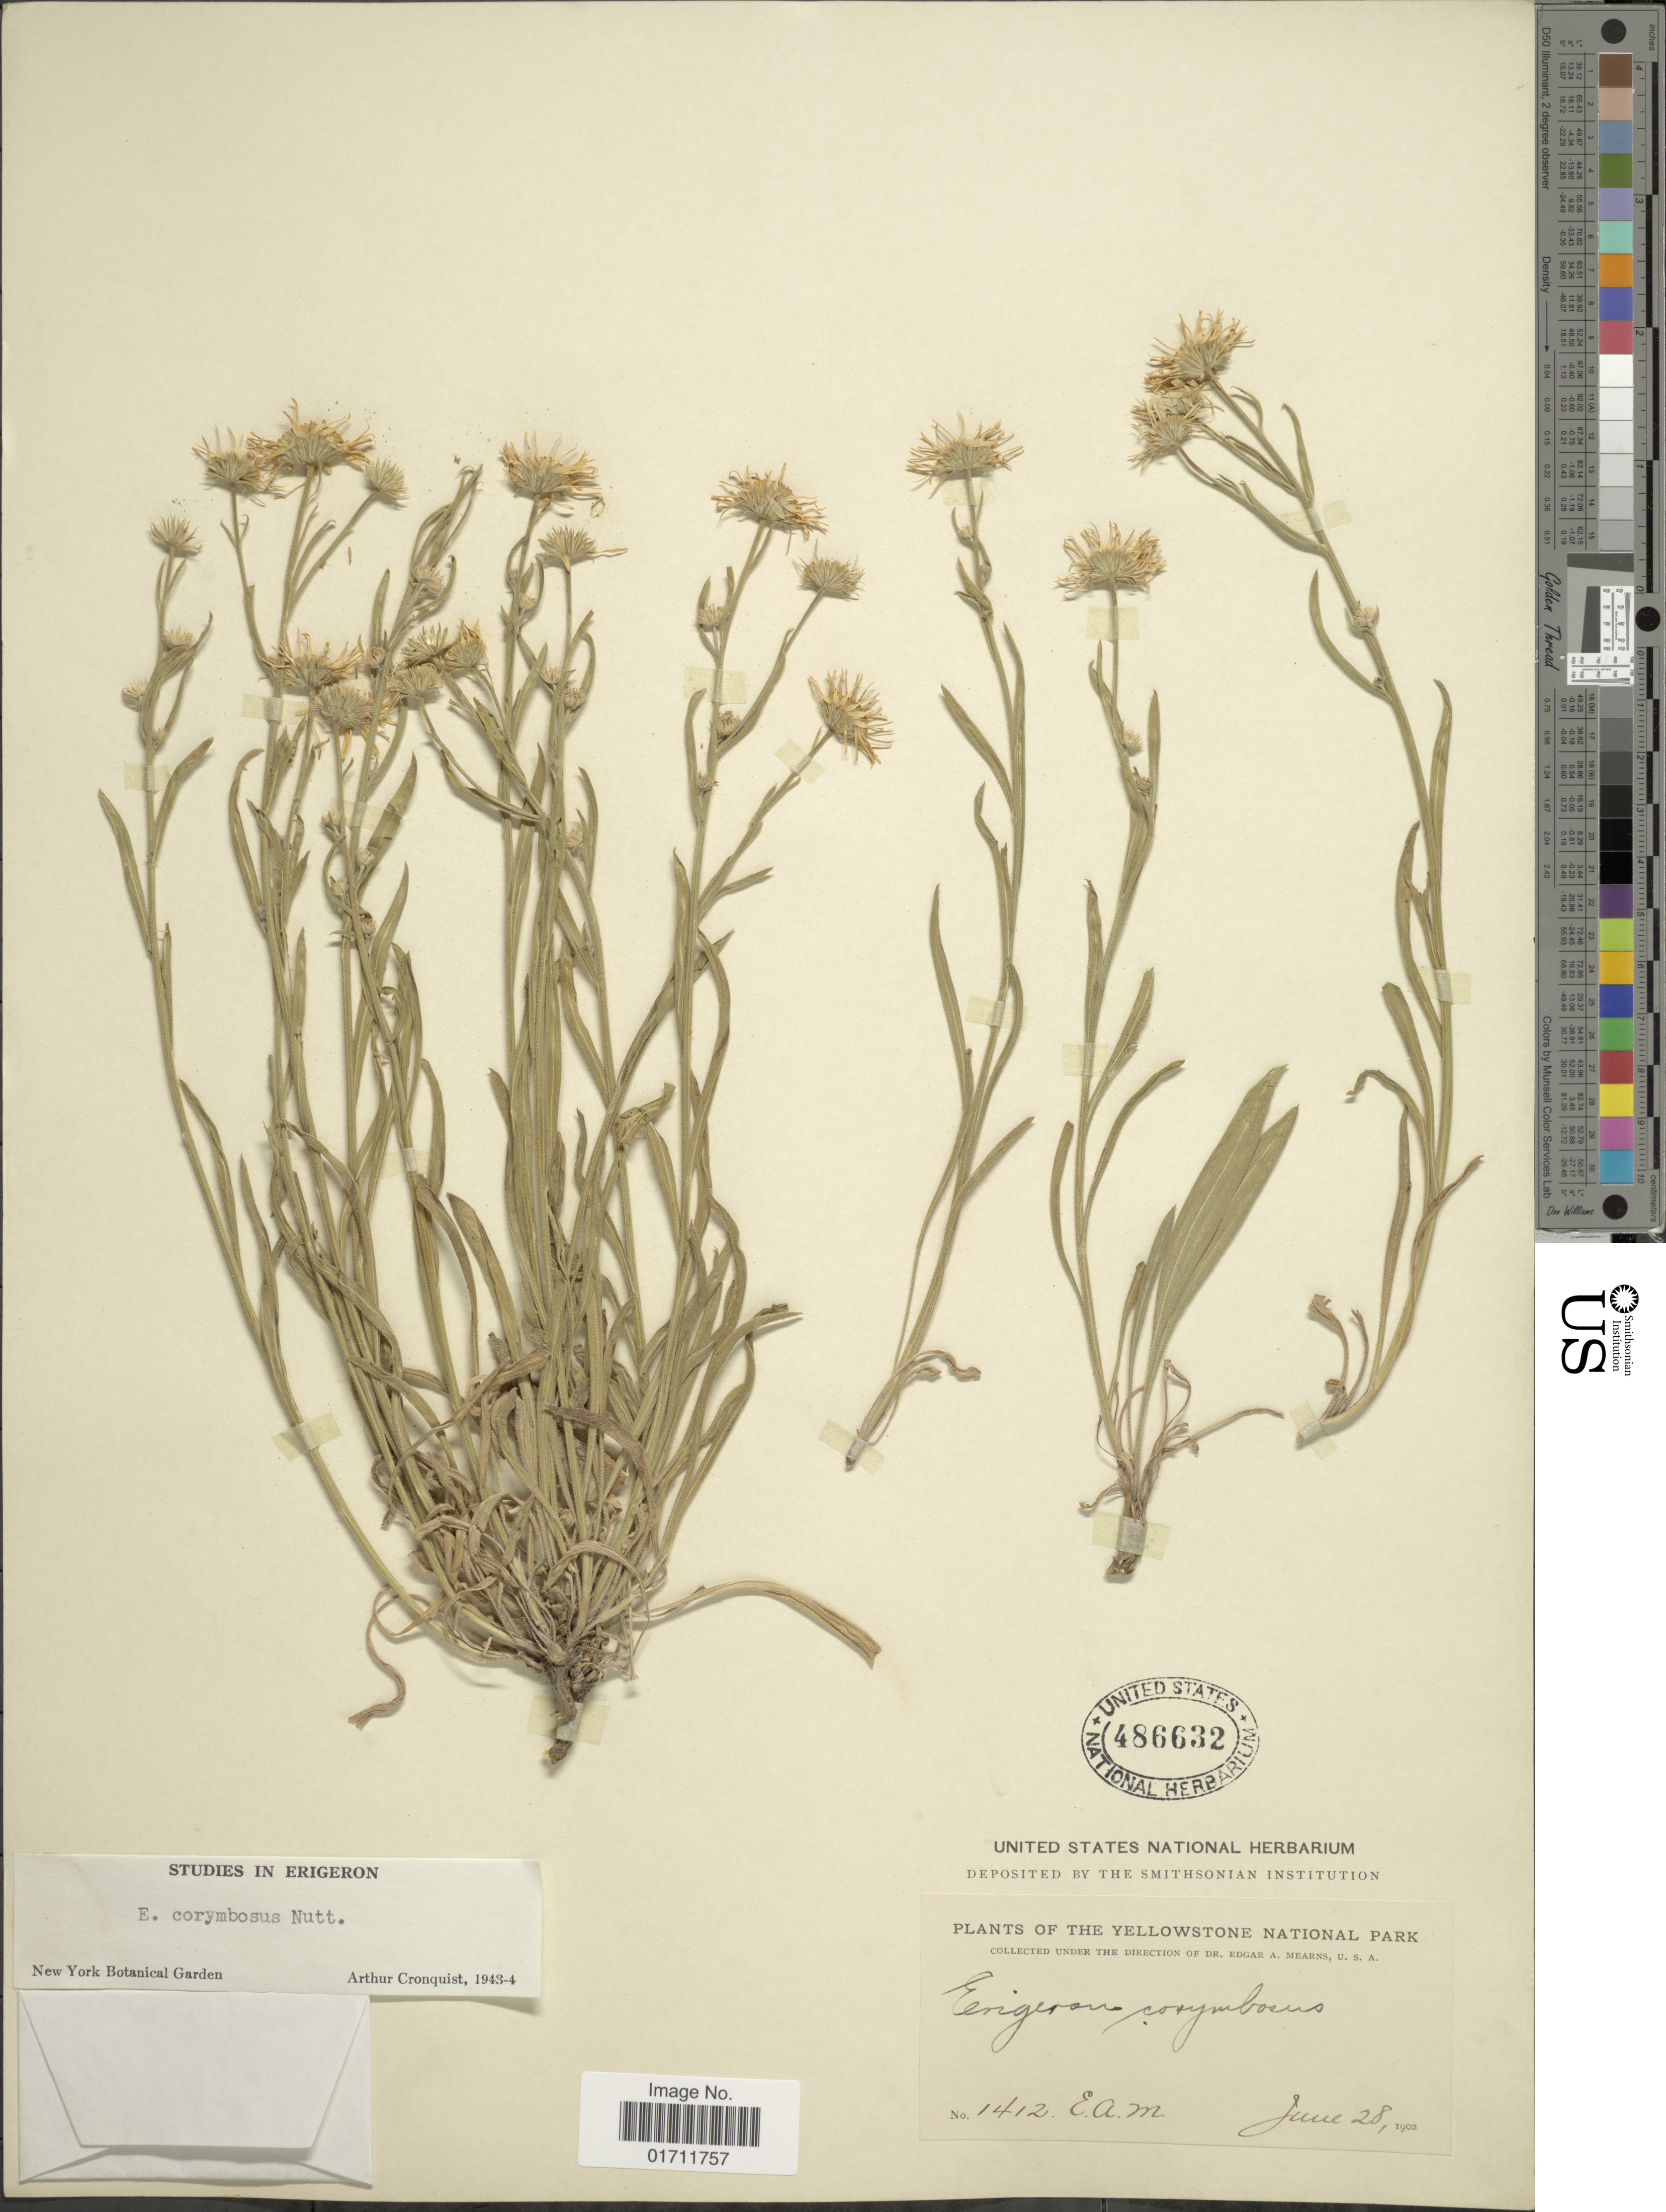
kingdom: Plantae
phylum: Tracheophyta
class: Magnoliopsida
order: Asterales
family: Asteraceae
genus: Erigeron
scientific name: Erigeron corymbosus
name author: Nutt.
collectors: E. A. Mearns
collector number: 1412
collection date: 1902-06-28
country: United States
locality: The Yellowstone National Park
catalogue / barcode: US 486632